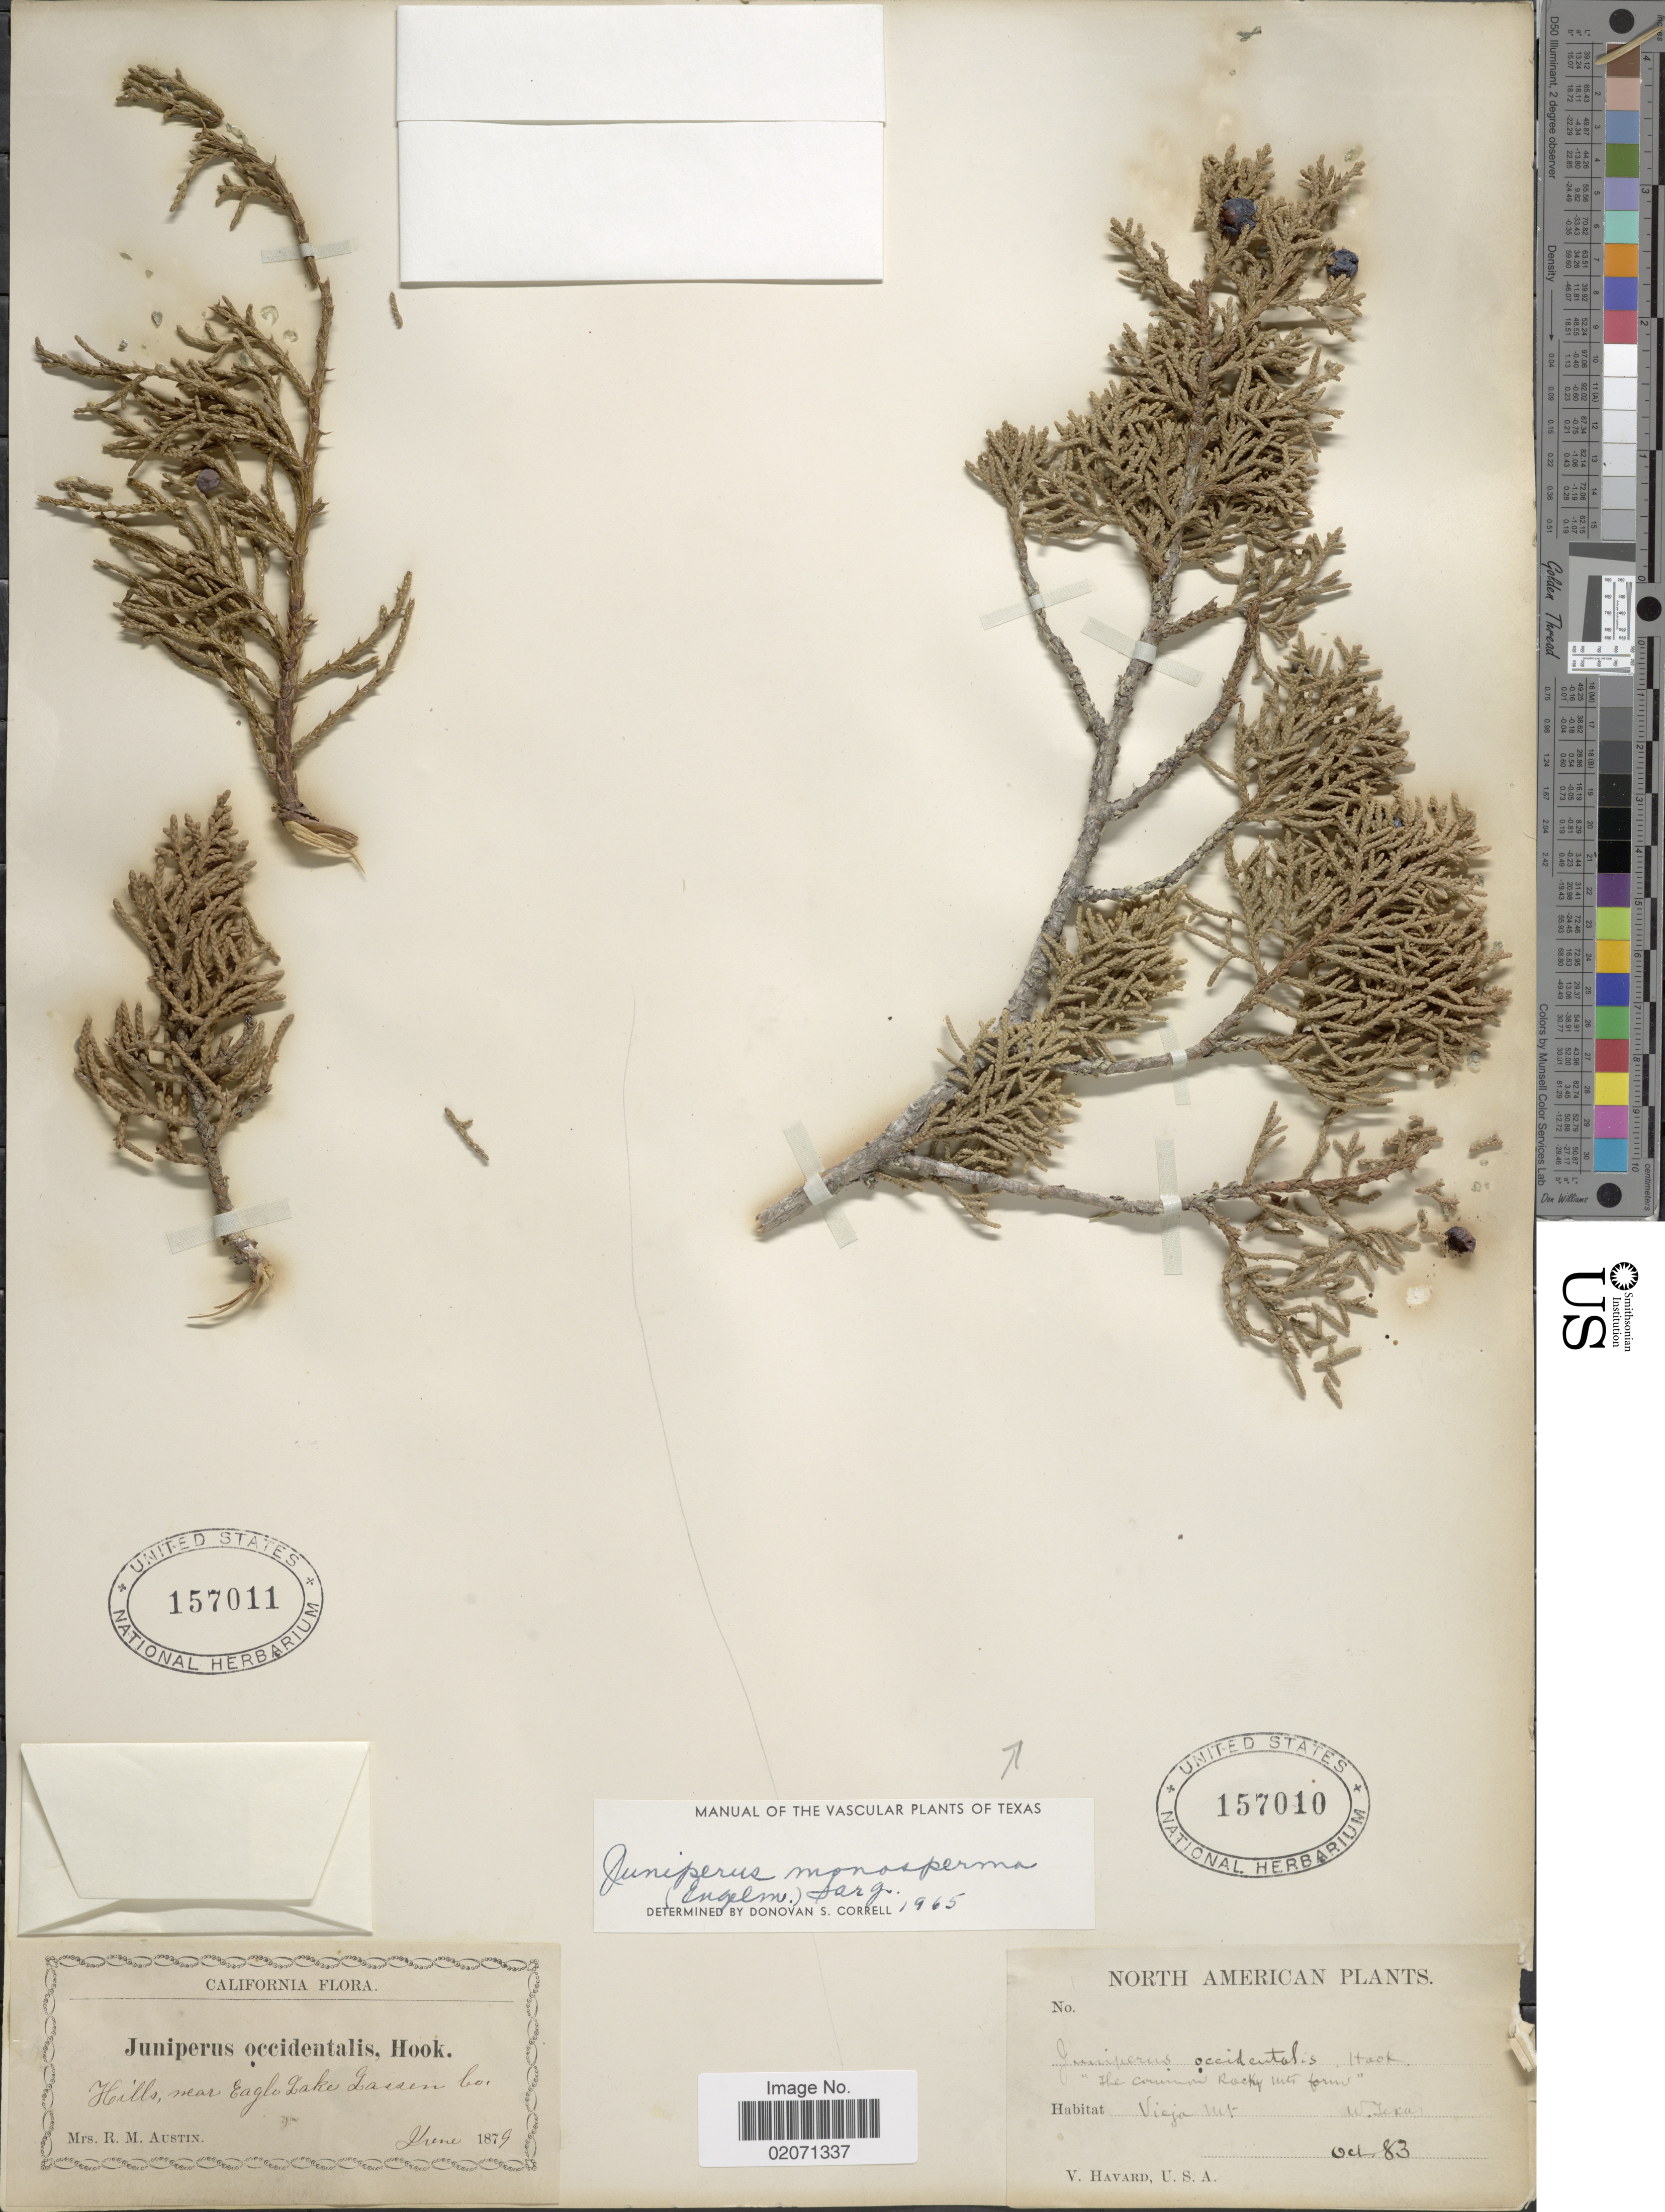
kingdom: Plantae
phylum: Tracheophyta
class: Pinopsida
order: Pinales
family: Cupressaceae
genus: Juniperus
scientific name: Juniperus monosperma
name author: (Engelm.) Sarg.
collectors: R. Austin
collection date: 1879-06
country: United States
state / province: California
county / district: Lassen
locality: Hills near Eagle Lake Lassen Co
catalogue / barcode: US 157011